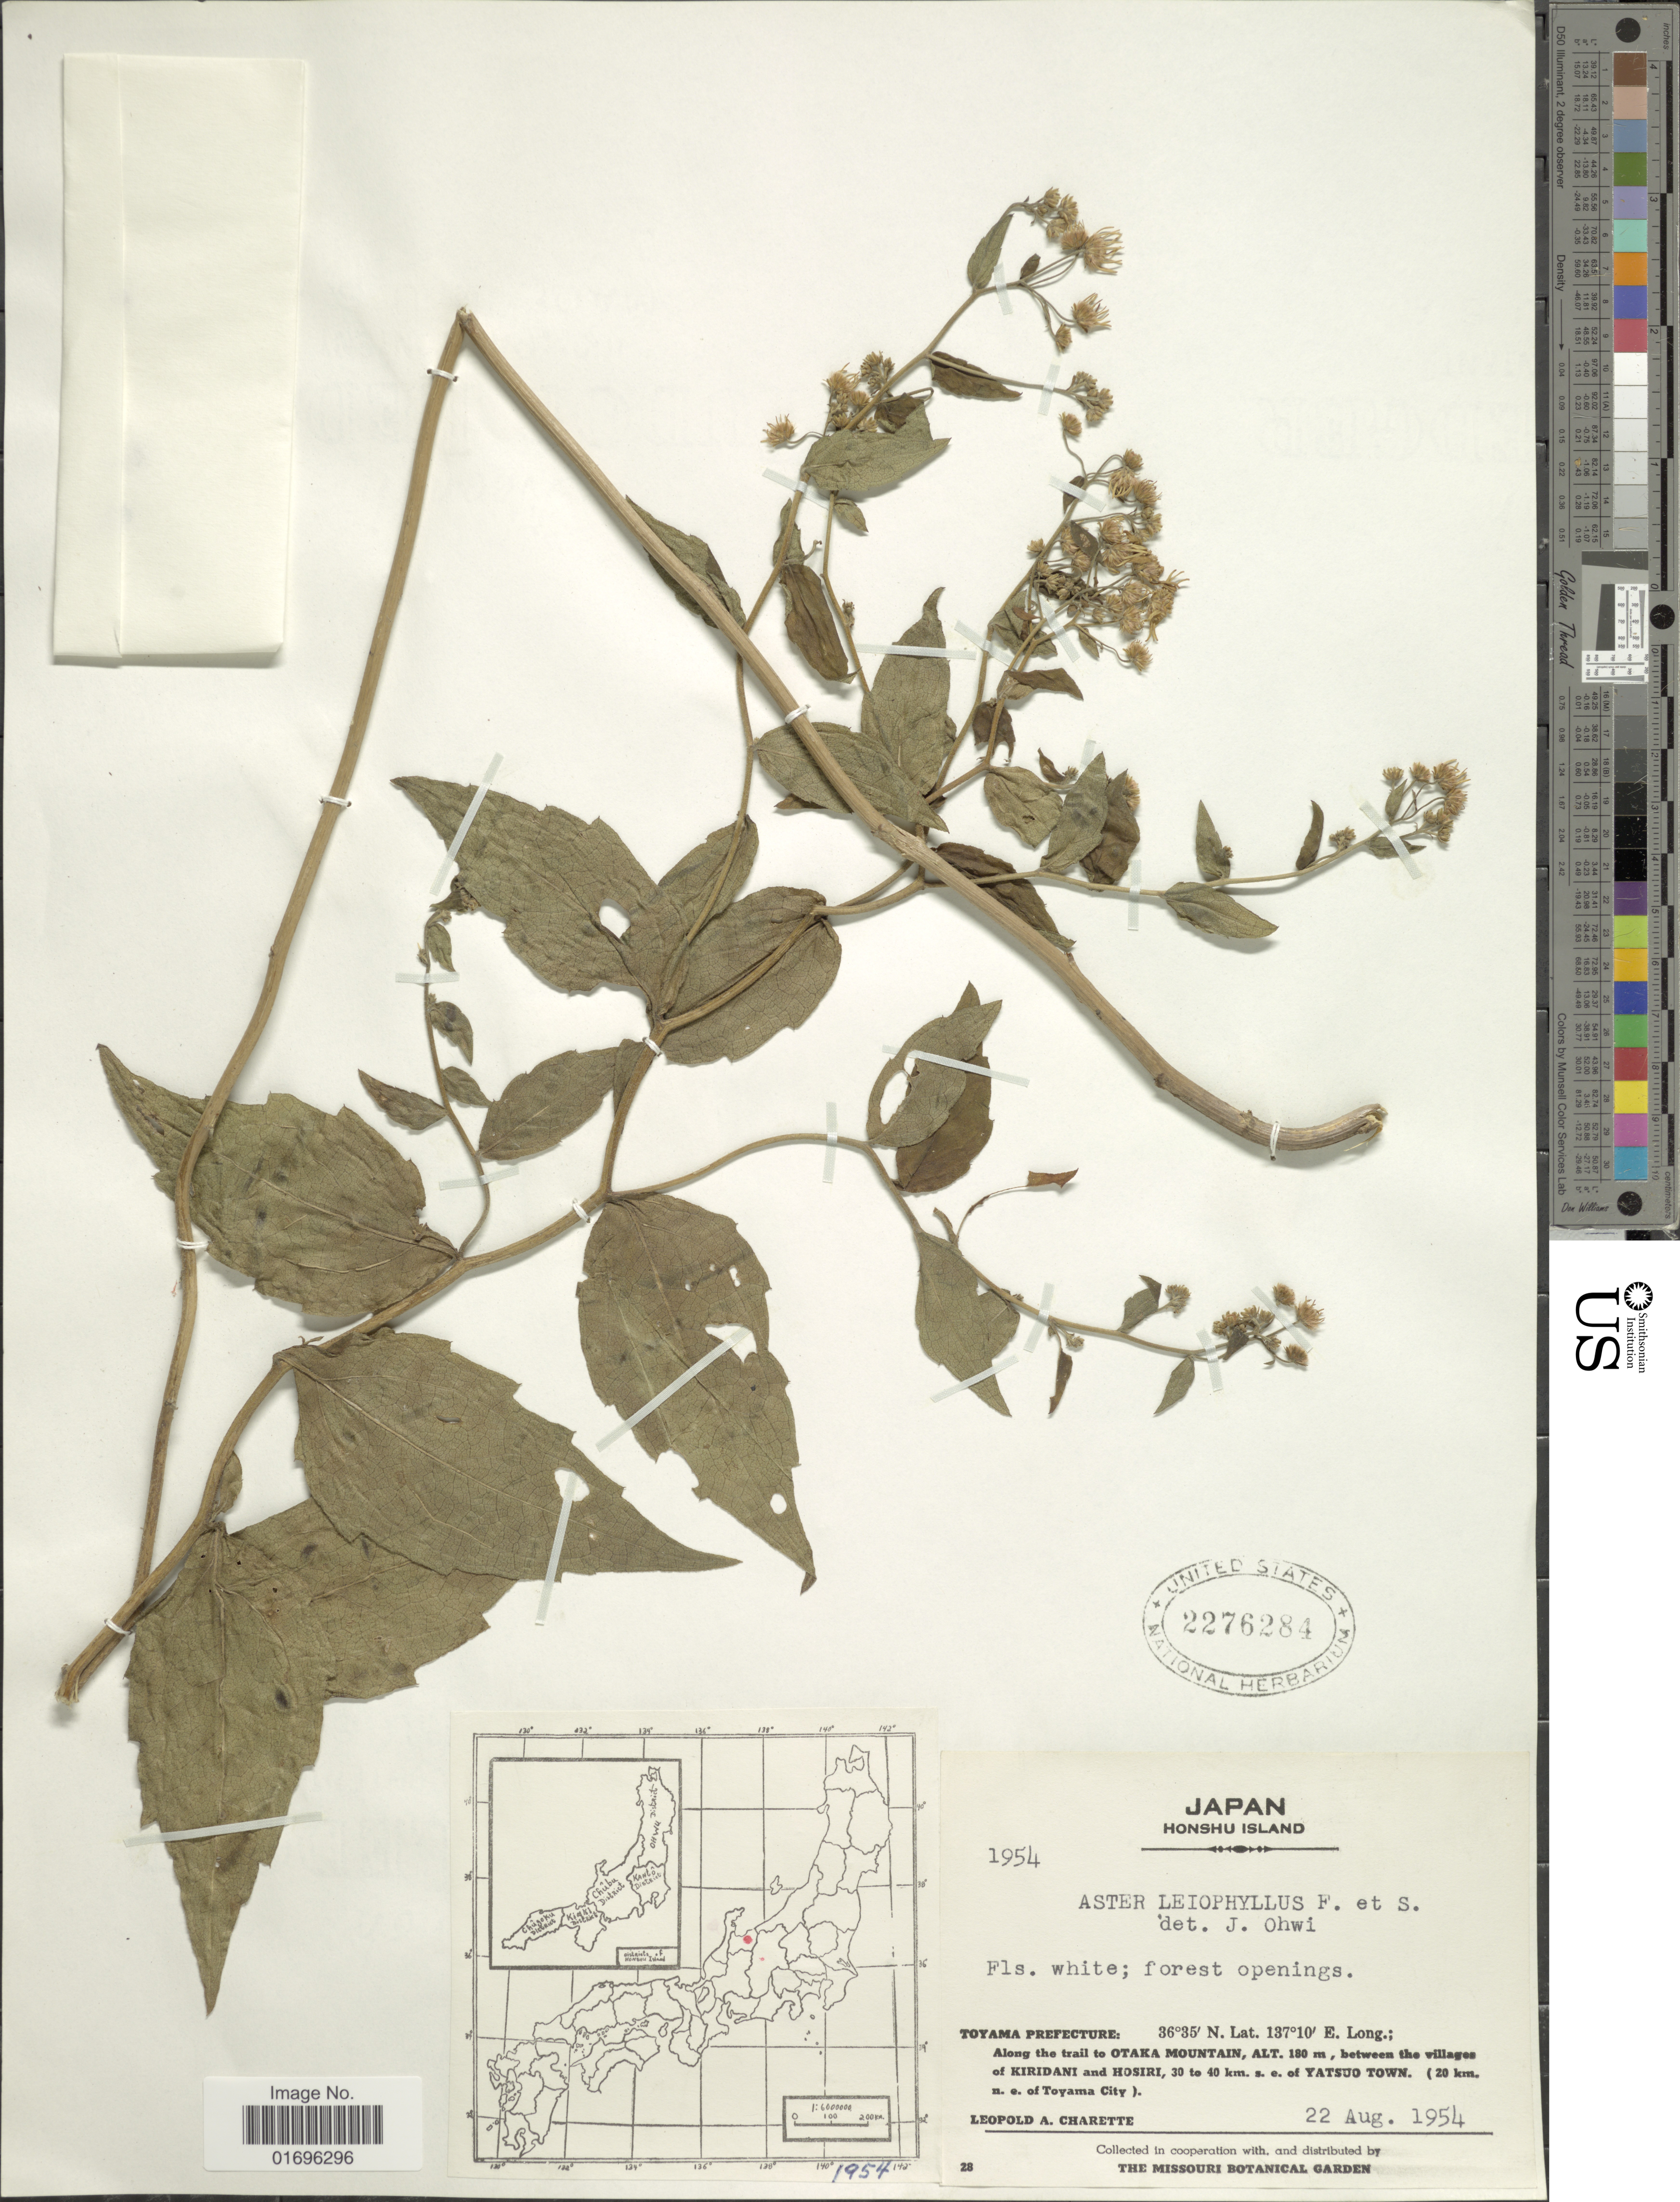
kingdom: Plantae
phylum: Tracheophyta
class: Magnoliopsida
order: Asterales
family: Asteraceae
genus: Aster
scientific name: Aster ageratoides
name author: Turcz.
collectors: L. A. Charette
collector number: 1954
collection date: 1954-08-22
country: Japan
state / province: Toyama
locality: Honshu Island. Toyama Prefecture; laong the trail to Otaka Mountain, between the villages of Kiridani and Hosiri, 30 to 40 km. s.e. of Yatsuo Town. (20 km. n.e. of Toyama City)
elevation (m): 180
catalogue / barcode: US 2276284